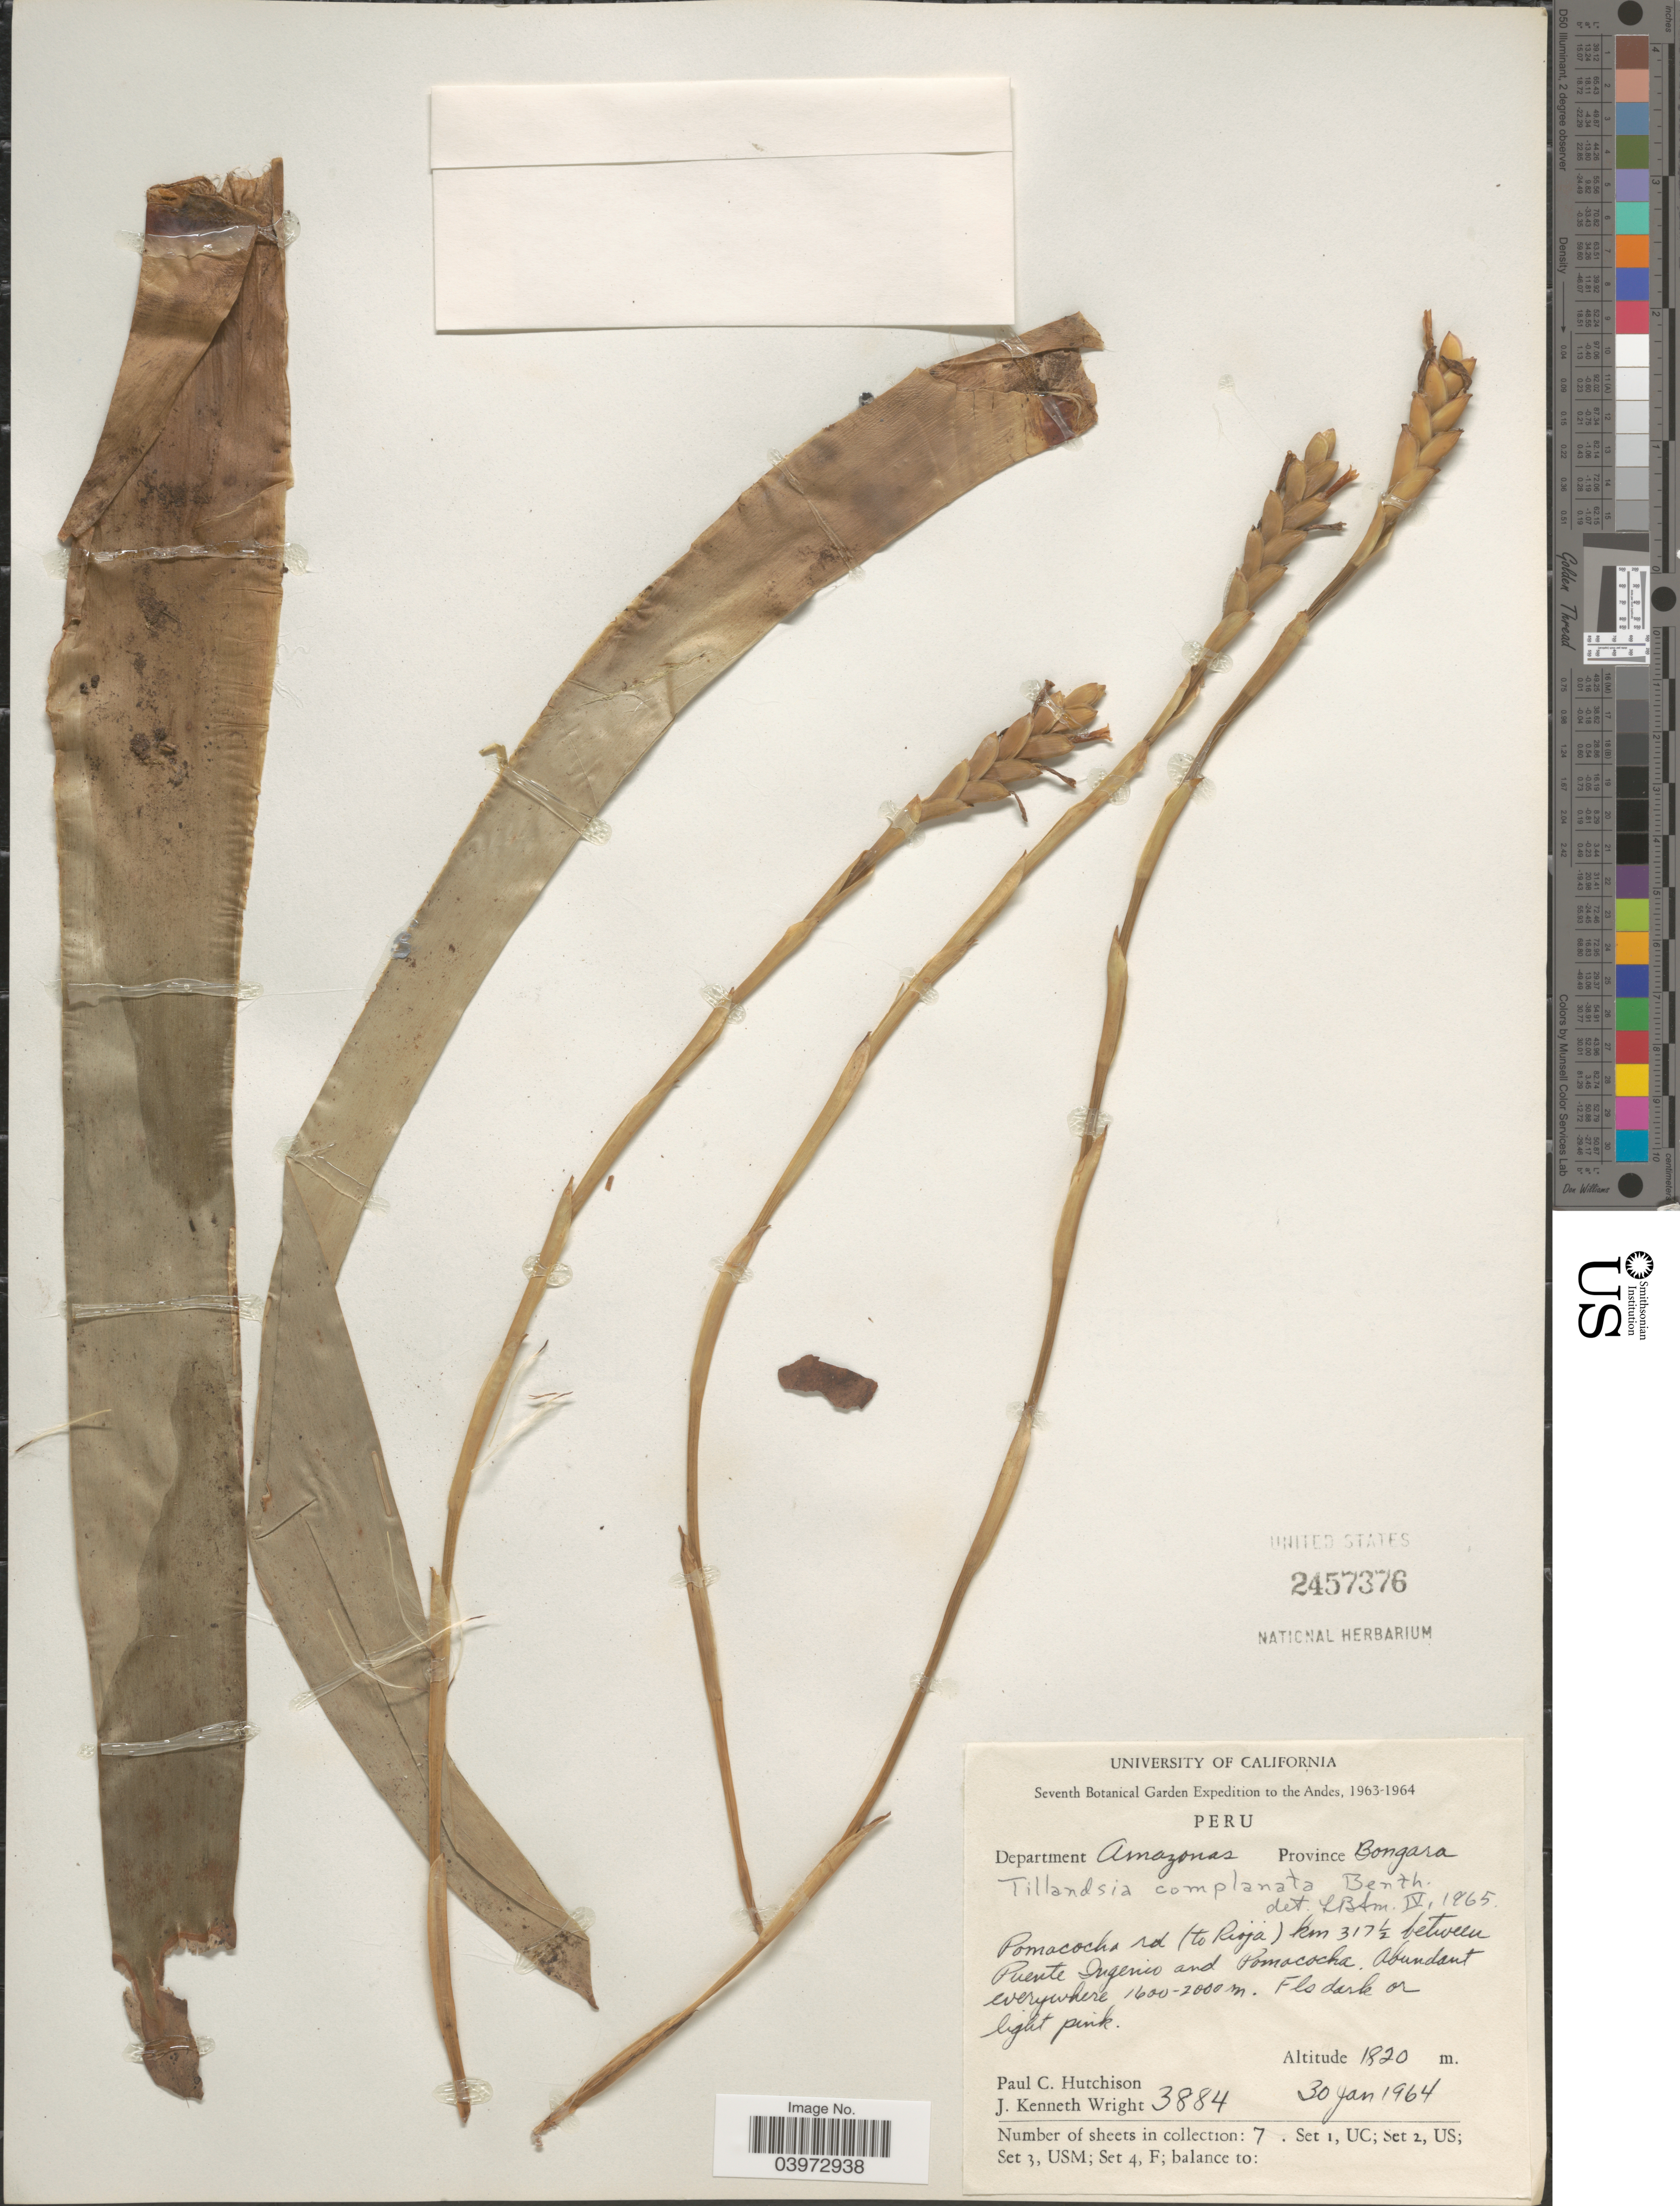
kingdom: Plantae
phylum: Tracheophyta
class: Liliopsida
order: Poales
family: Bromeliaceae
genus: Tillandsia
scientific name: Tillandsia complanata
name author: Benth.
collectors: P. C. Hutchison & J. K. Wright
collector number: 3884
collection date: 1964-01-30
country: Peru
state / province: Amazonas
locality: Pomacocha rd. (to Rioja) km. 317 ½ between Puente Ingenio and Pomacocha, Province Bongara, Department Amazonas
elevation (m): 1820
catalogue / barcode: US 2457376